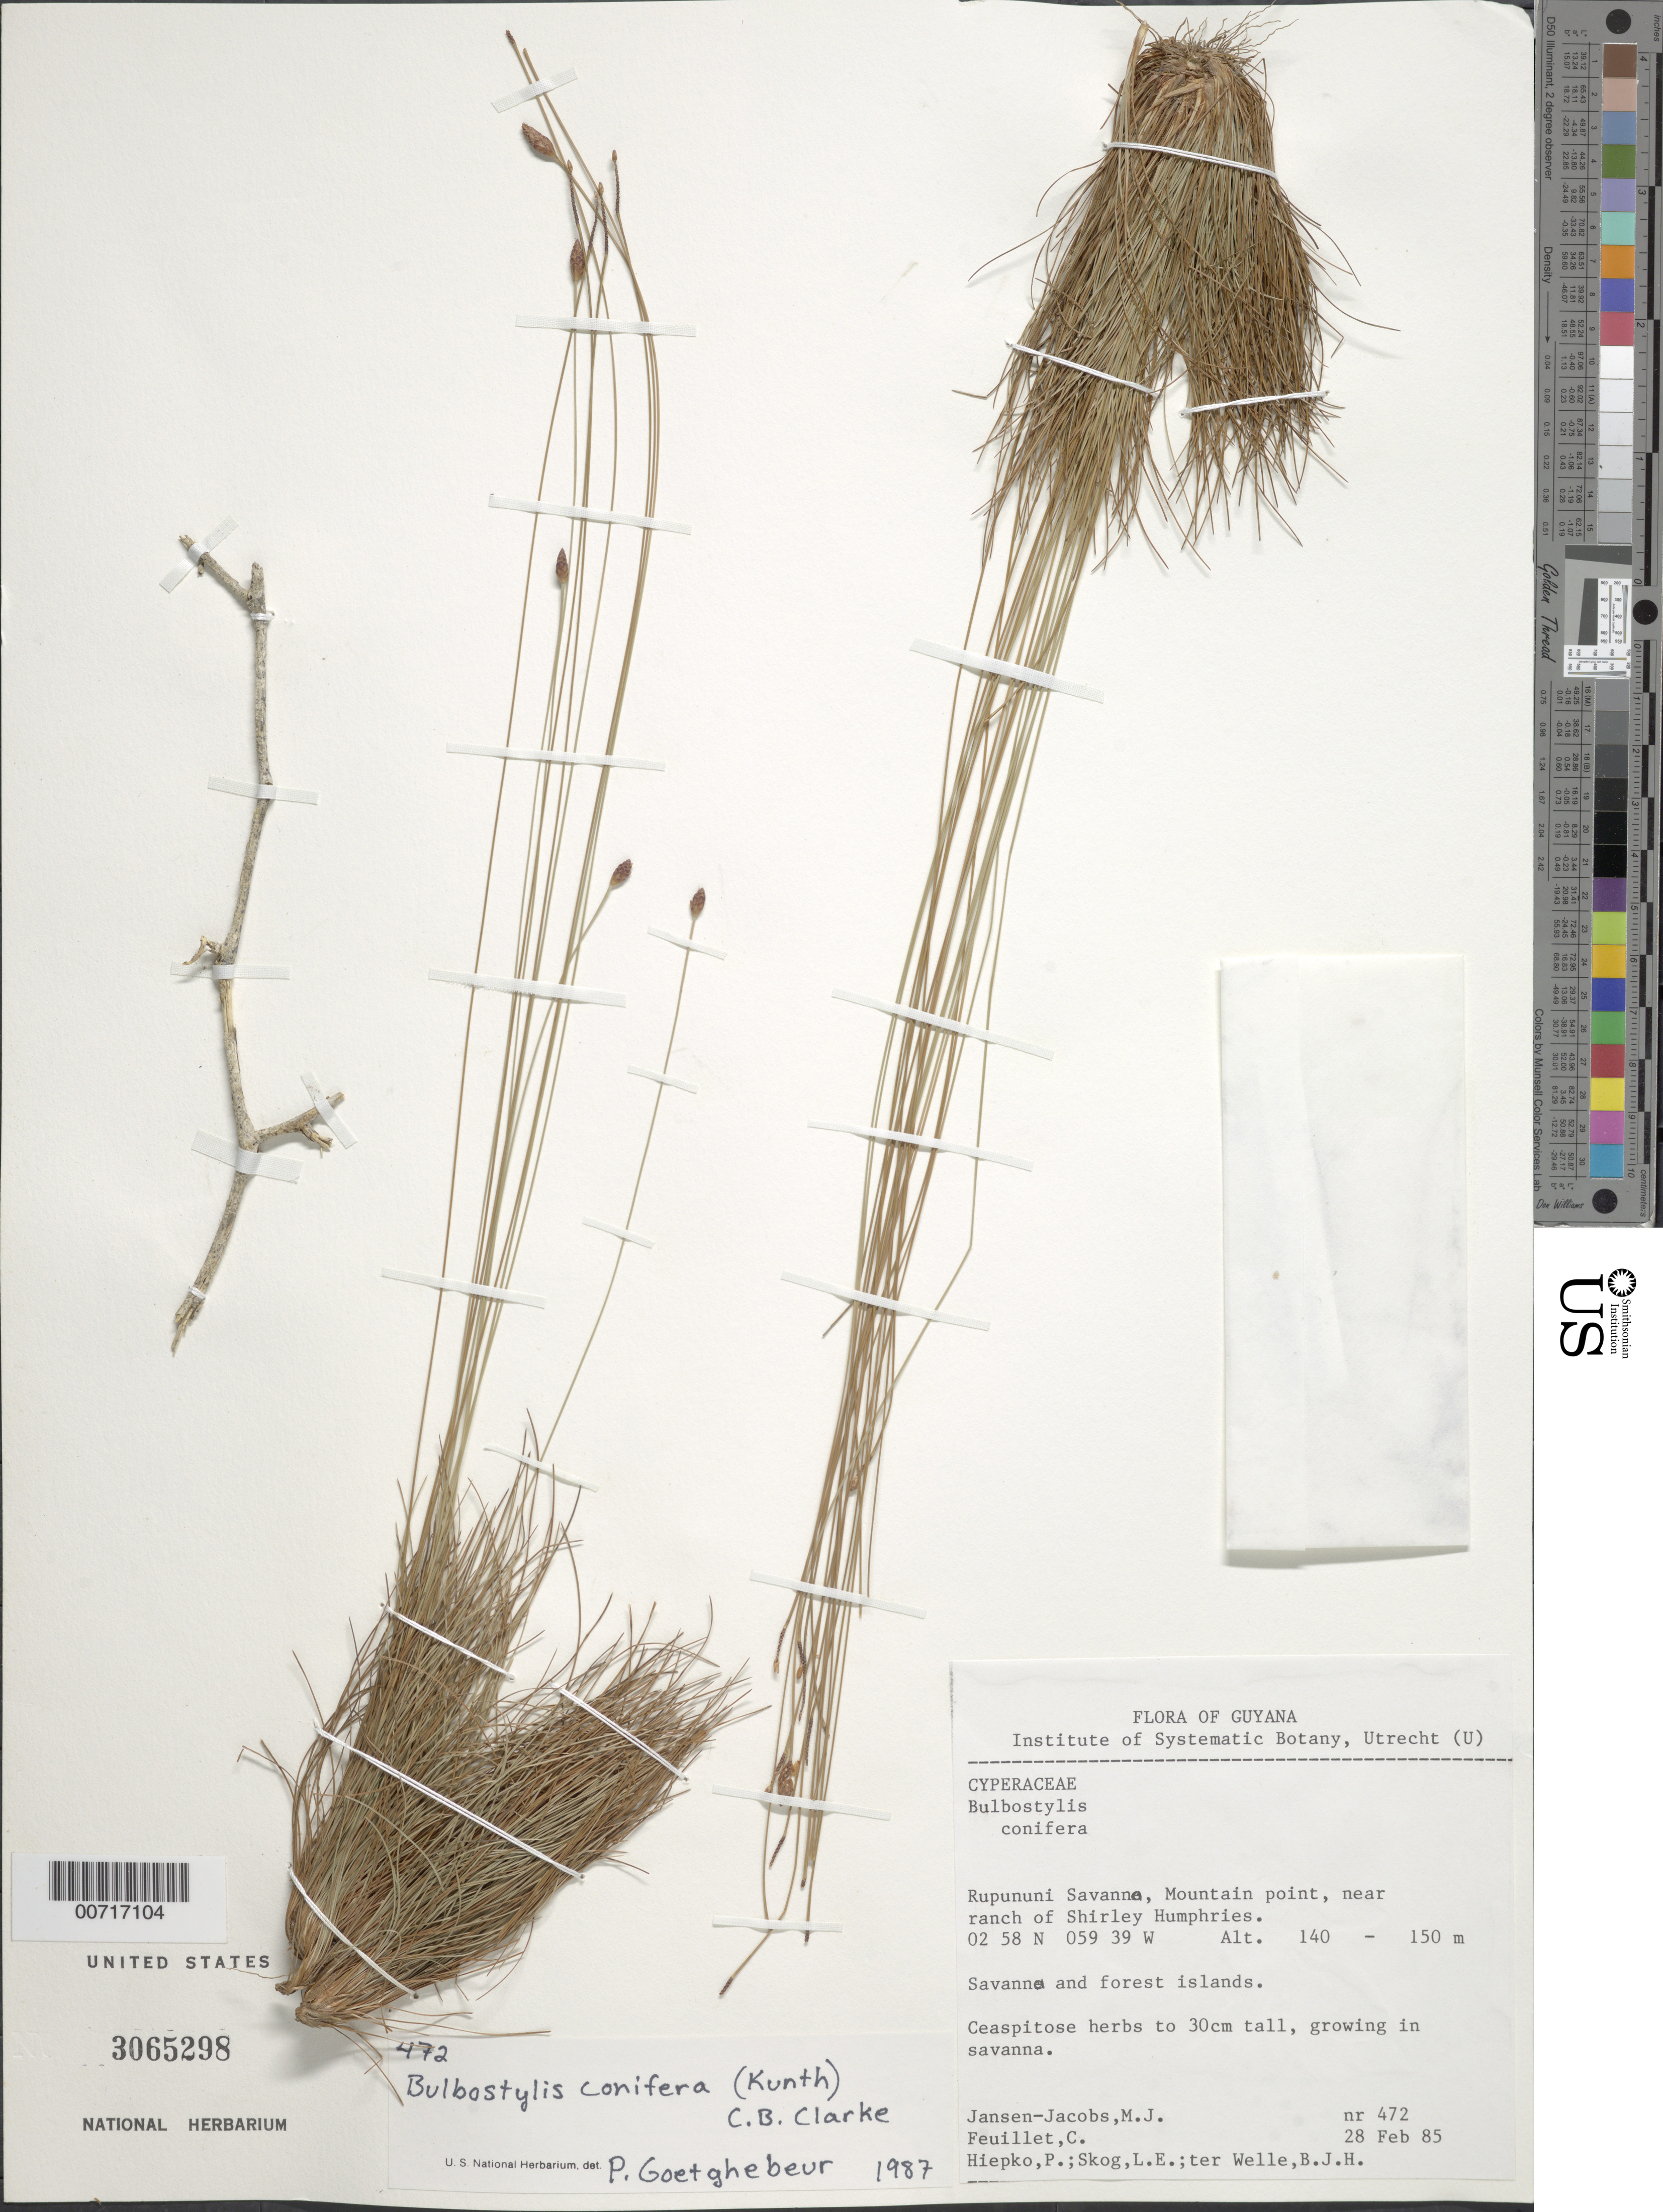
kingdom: Plantae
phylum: Tracheophyta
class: Liliopsida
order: Poales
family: Cyperaceae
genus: Bulbostylis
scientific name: Bulbostylis conifera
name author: (Kunth) C.B. Clarke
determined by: Goetghebeur, P.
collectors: M. J. Jansen-Jacobs, C. Feuillet, P. H. Hiepko, L. E. Skog & B. Welle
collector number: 472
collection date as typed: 28-Feb-85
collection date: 1985-02-28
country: Guyana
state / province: U. Takutu-U. Essequibo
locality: Rupununi Savanna, Mountain Point, near ranch of Shirley Humphries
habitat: Savanna and forest islands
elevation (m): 140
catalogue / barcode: US 3065298